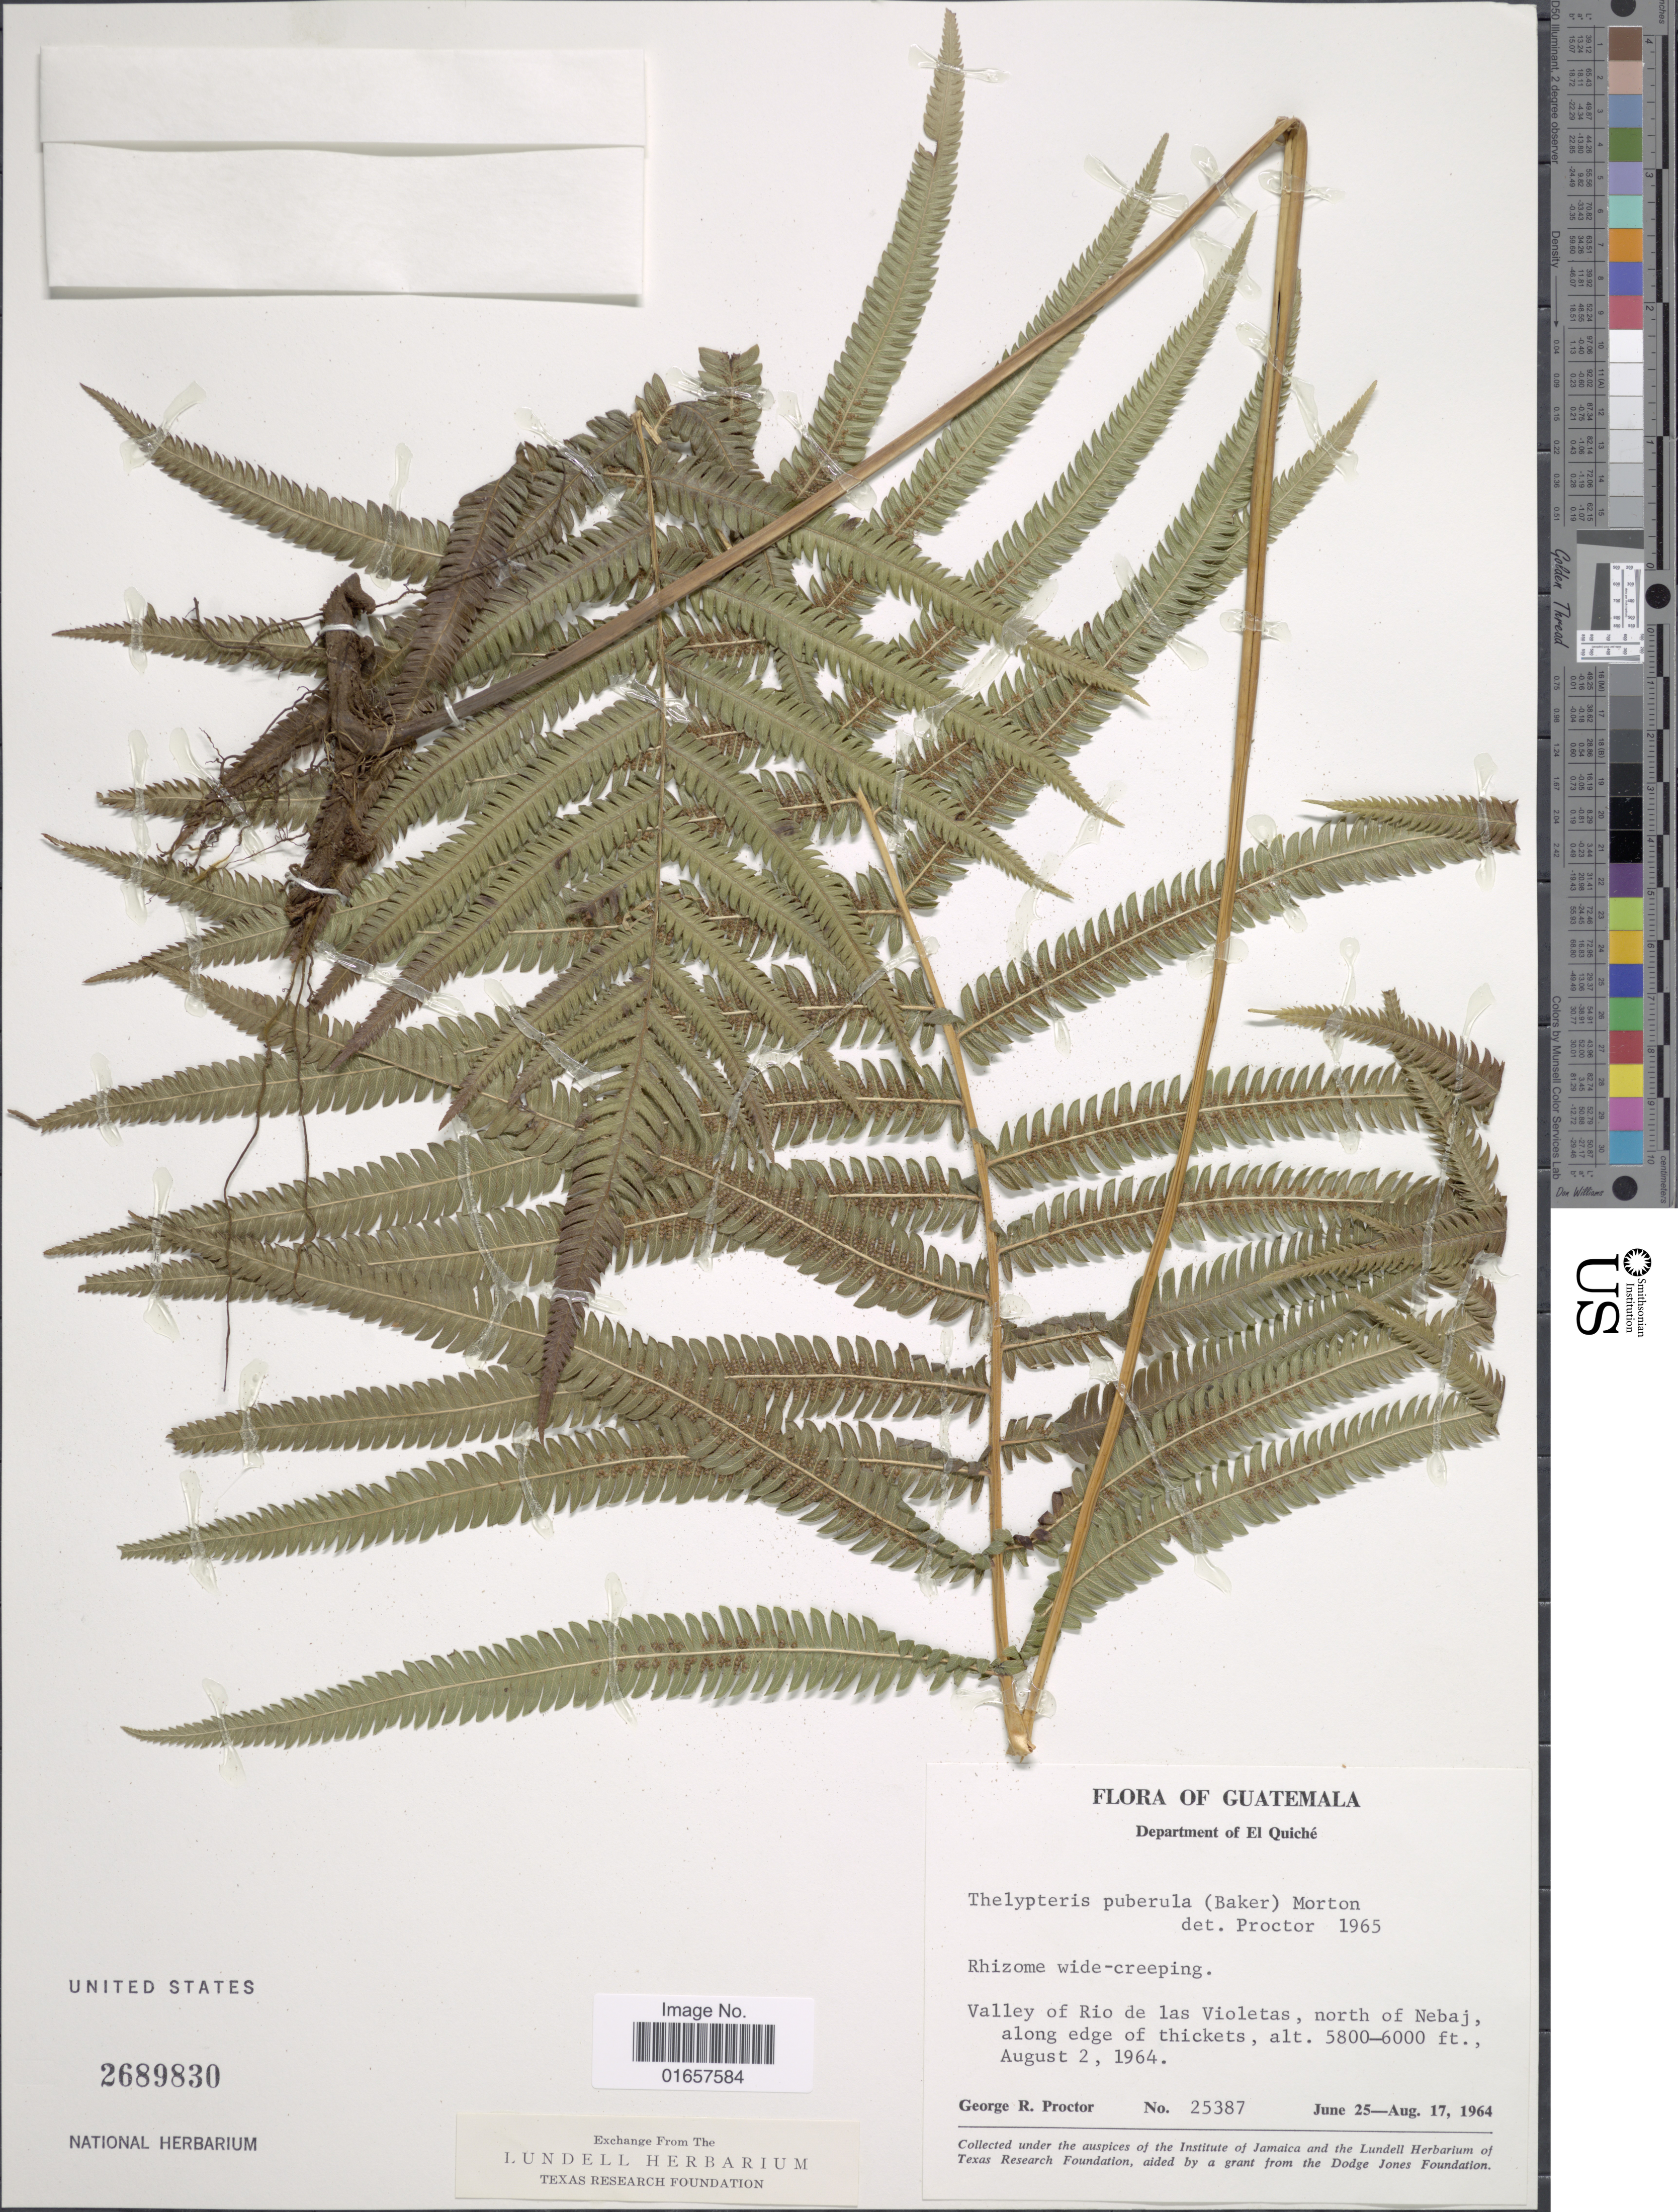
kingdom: Plantae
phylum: Tracheophyta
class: Polypodiopsida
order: Polypodiales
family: Thelypteridaceae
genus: Christella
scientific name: Christella puberula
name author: (Baker) Á. Löve & D. Löve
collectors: G. R. Proctor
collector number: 25387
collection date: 1964-06-25/1964-08-17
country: Guatemala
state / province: El Quiché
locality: Guatemala, Department of El Quiché, valley of Rio de las Violates, north of Nebaj, along edge of thicketsa.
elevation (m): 1768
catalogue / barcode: US 2689830